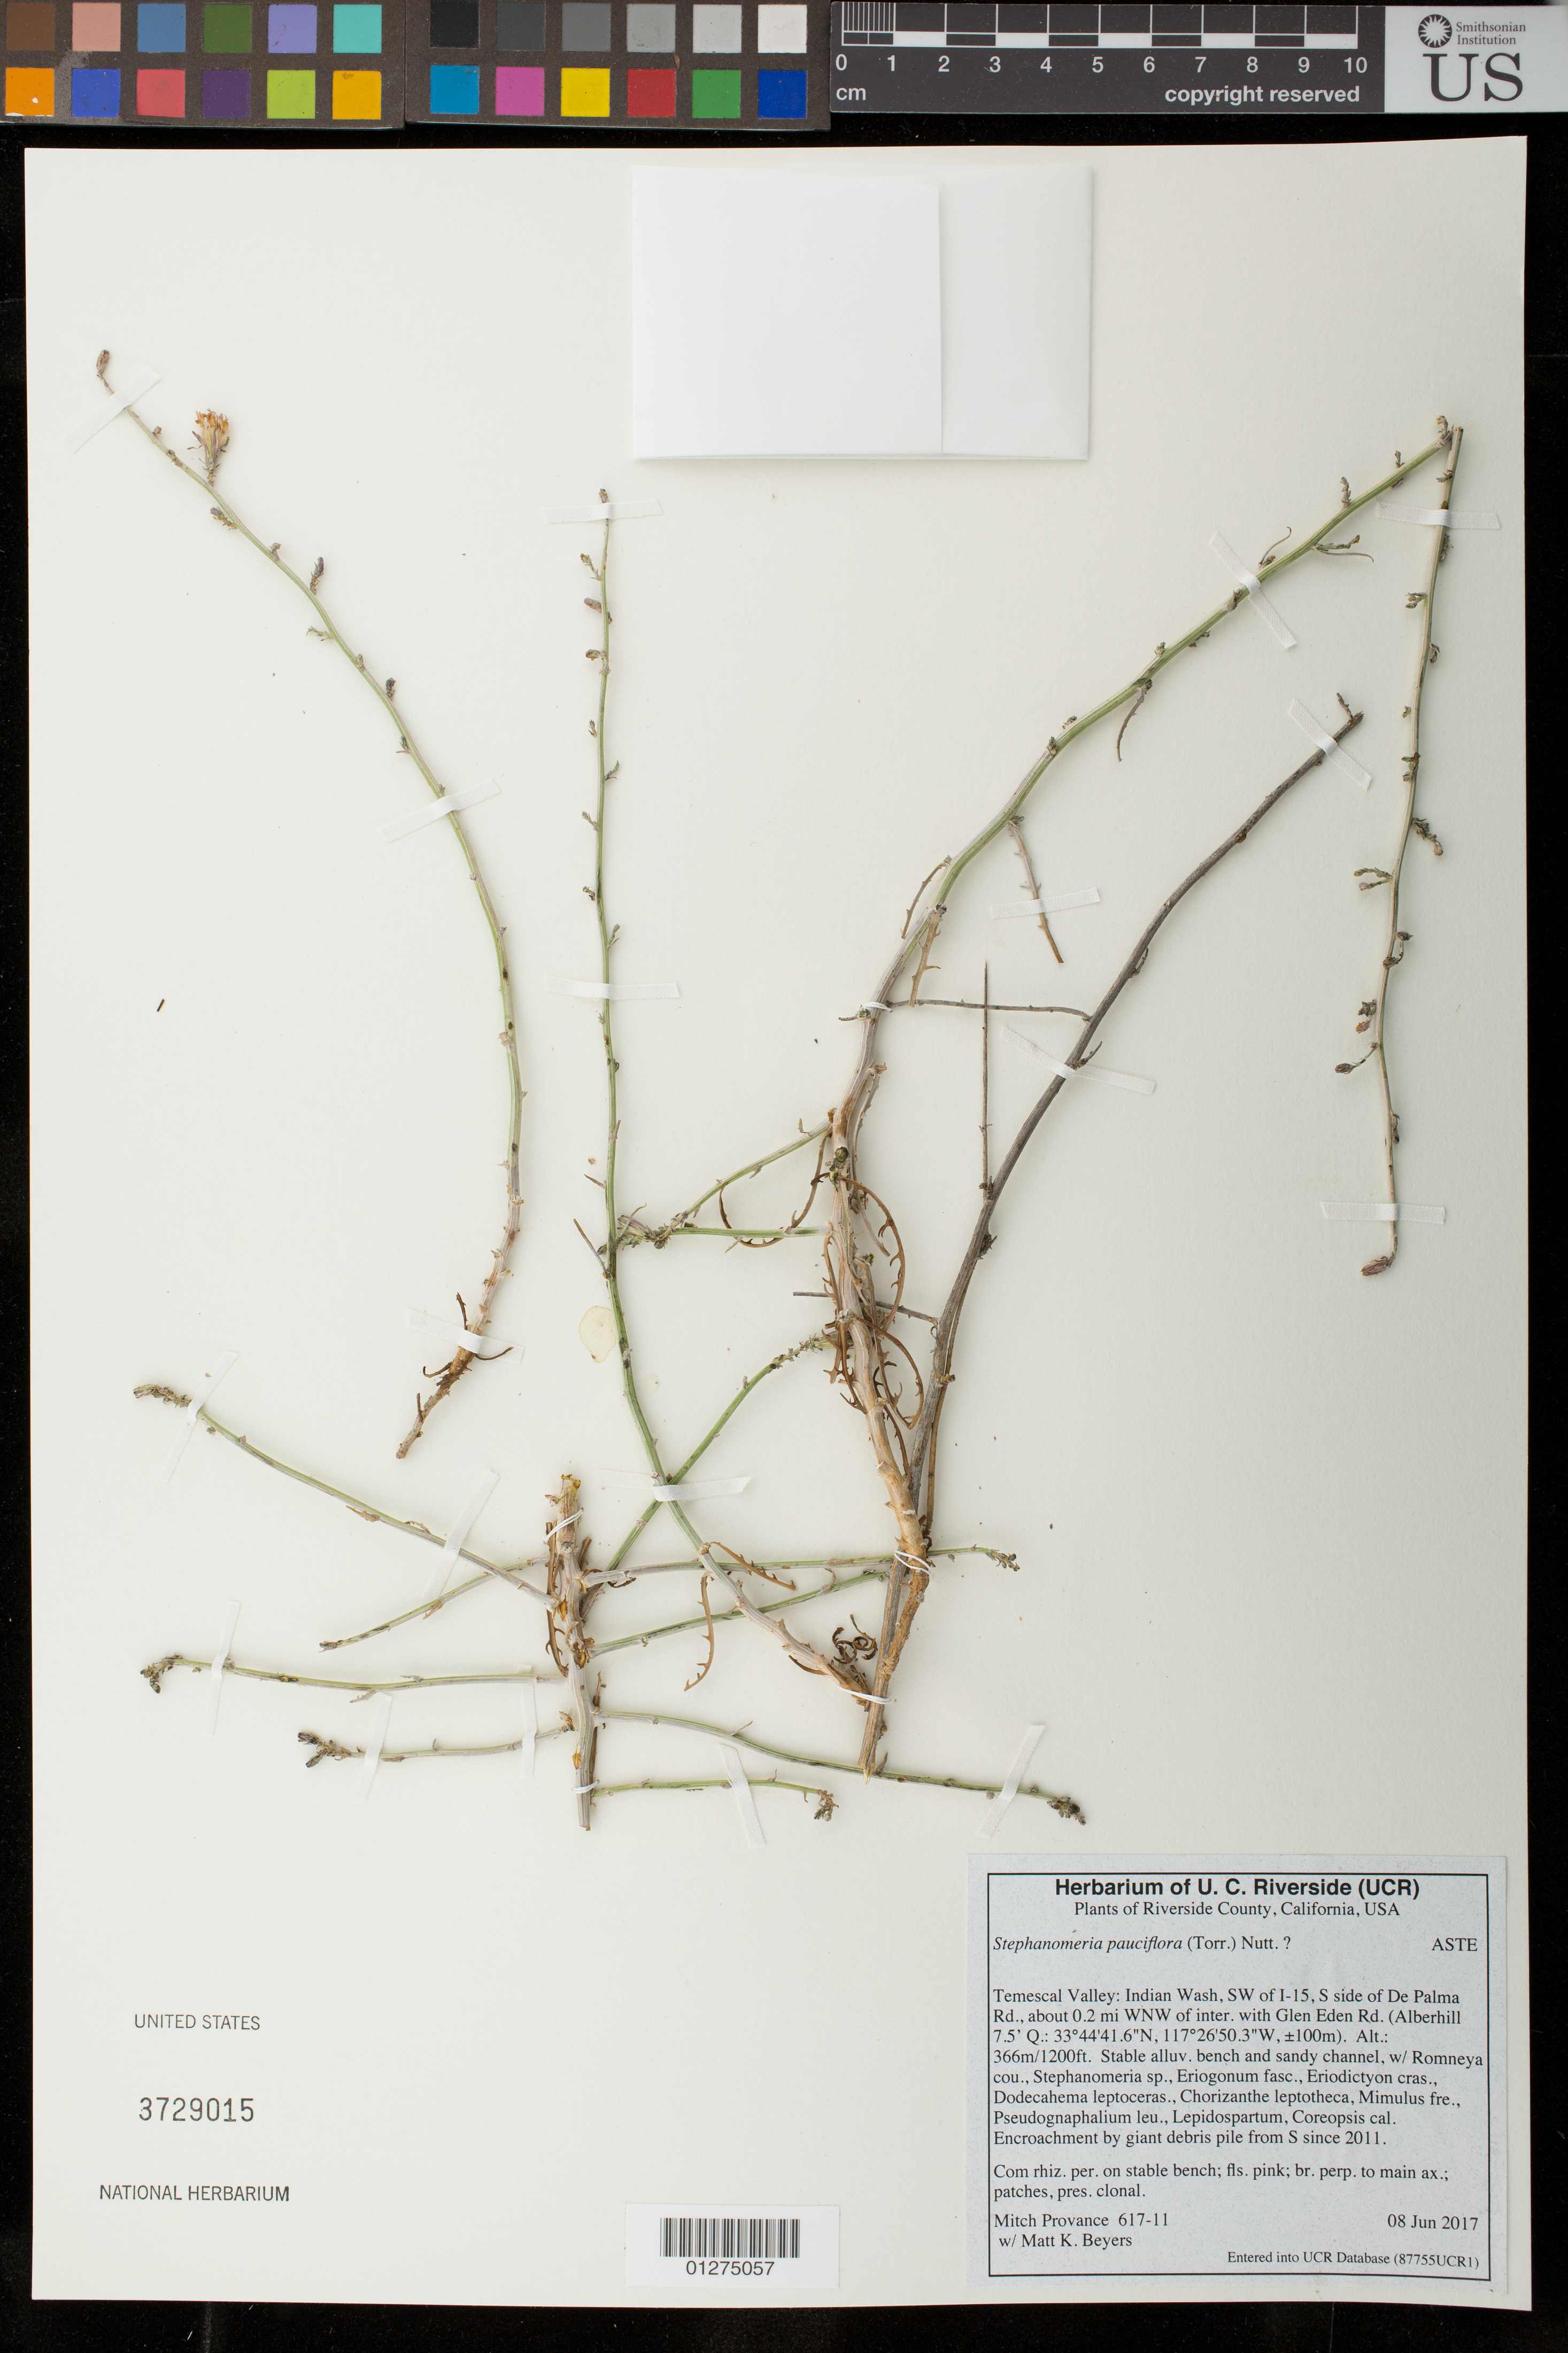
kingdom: Plantae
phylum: Tracheophyta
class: Magnoliopsida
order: Asterales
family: Asteraceae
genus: Stephanomeria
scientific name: Stephanomeria pauciflora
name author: (Torr.) A. Nelson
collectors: M. Provance & M. Beyers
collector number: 617-11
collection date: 2017-06-08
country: United States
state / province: California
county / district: Riverside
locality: Temescal Valley: Indian Wash, SW of I-15, S side of De Palma Rd., about 0.2 mi WNW of inter. with Glen Eden Rd.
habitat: stable alluv. bench and sandy channel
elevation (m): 366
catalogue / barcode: US 3729015